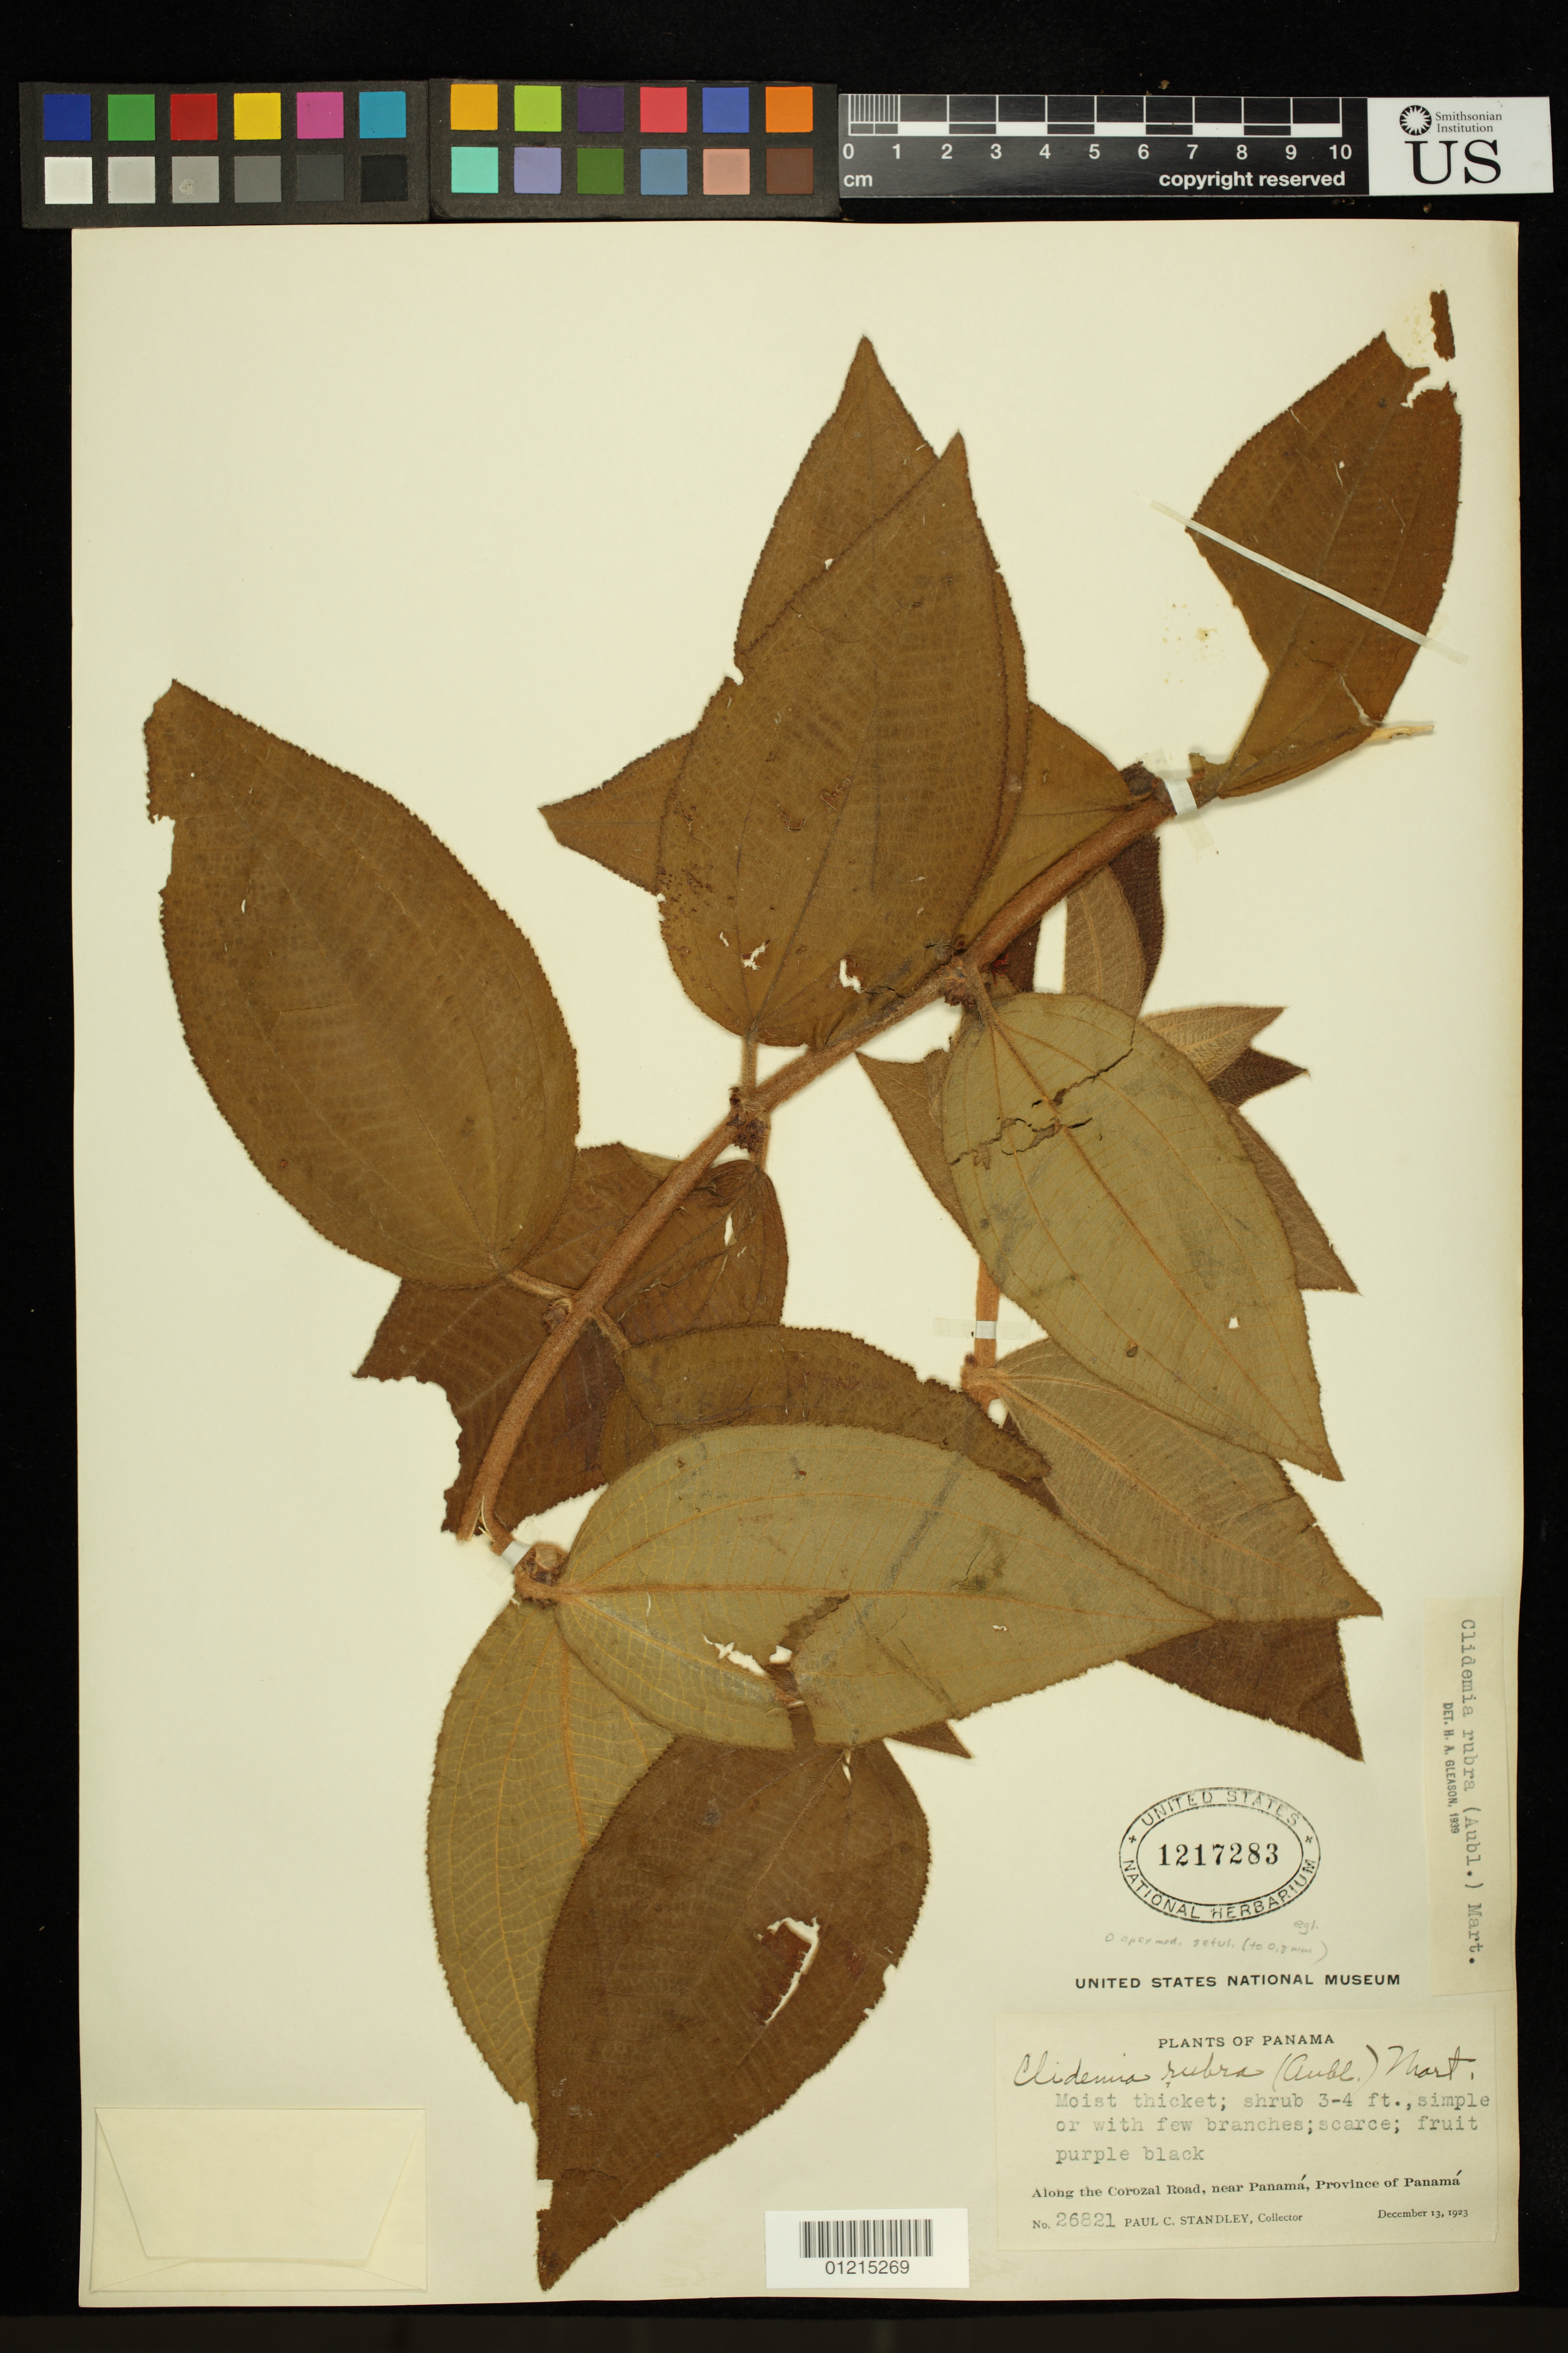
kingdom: Plantae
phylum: Tracheophyta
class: Magnoliopsida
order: Myrtales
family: Melastomataceae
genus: Clidemia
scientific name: Clidemia rubra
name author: (Aubl.) Mart.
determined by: Gleason, H. A.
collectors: P. C. Standley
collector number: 26821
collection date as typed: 13 Dec 1923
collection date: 1923-12-13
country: Panama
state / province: Panamá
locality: Along the Corozal road, near Panama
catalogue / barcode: US 1217283